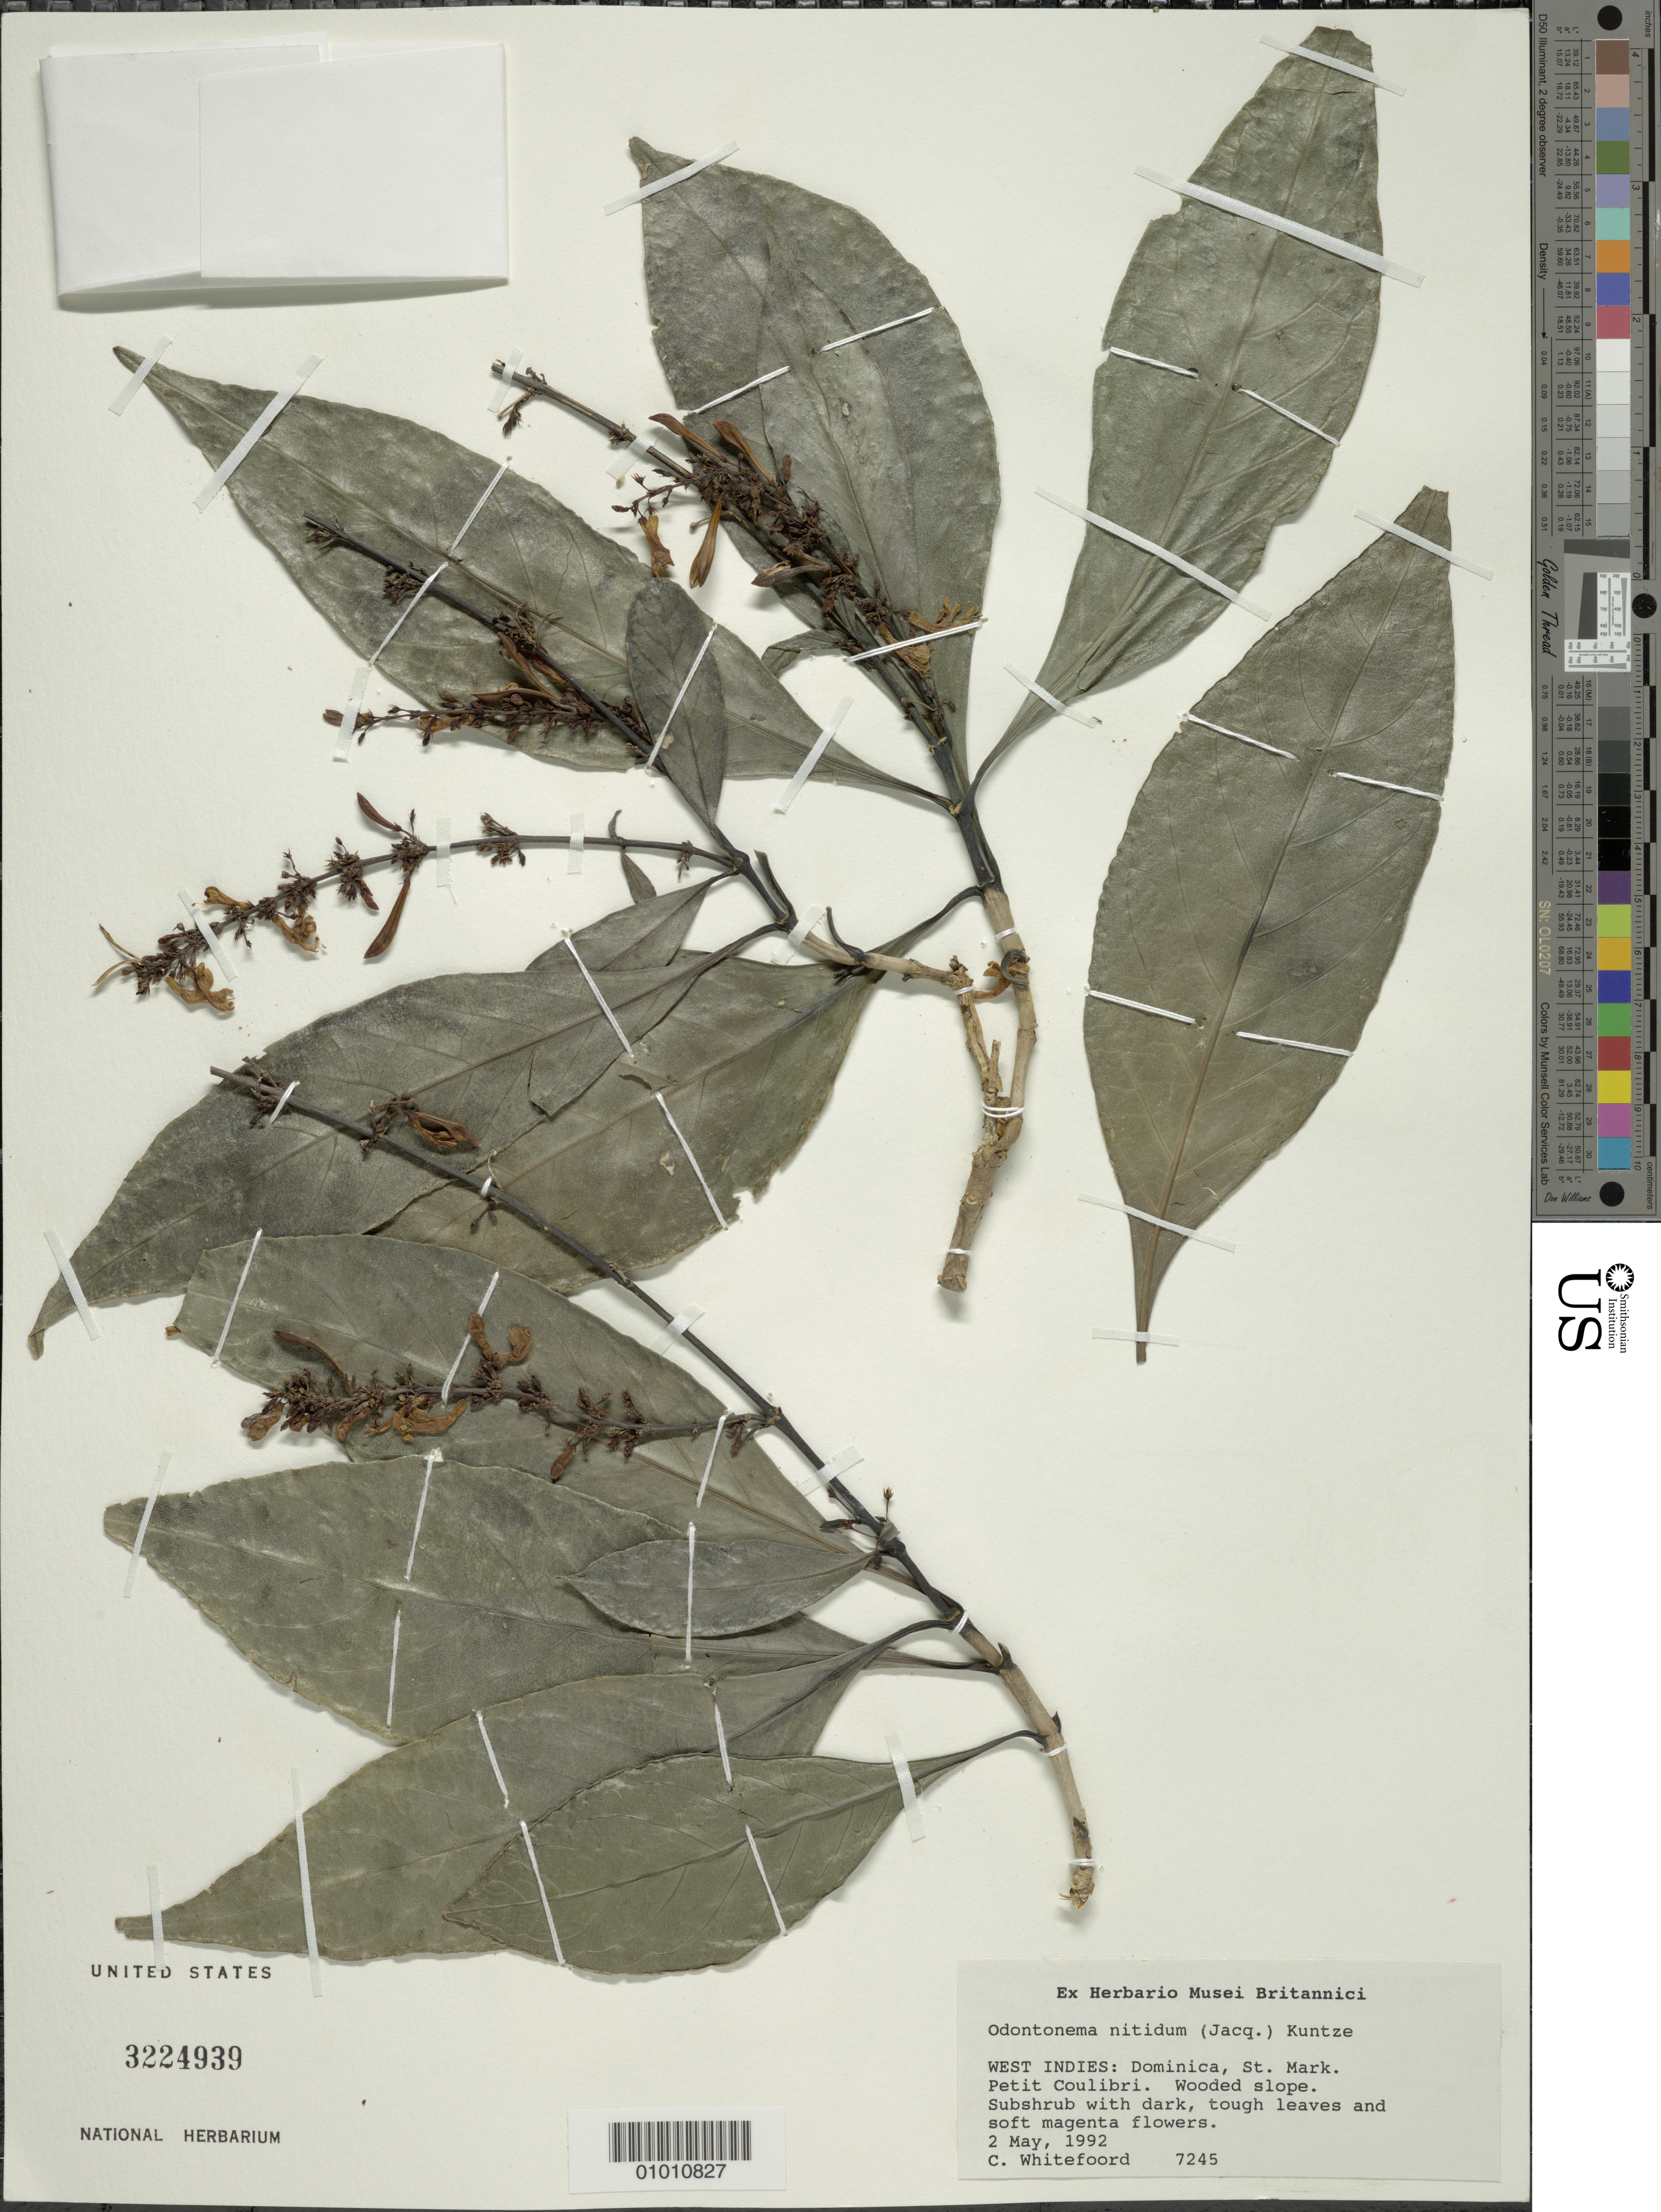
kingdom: Plantae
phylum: Tracheophyta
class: Magnoliopsida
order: Lamiales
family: Acanthaceae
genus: Odontonema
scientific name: Odontonema nitidum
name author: (Jacq.) Kuntze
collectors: C. Whitefoord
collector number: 7245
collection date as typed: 02 May 1992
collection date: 1992-05-02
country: Dominica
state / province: St. Mark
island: Dominica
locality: Petit Coulibri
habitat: Wooded slope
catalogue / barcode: US 3224939